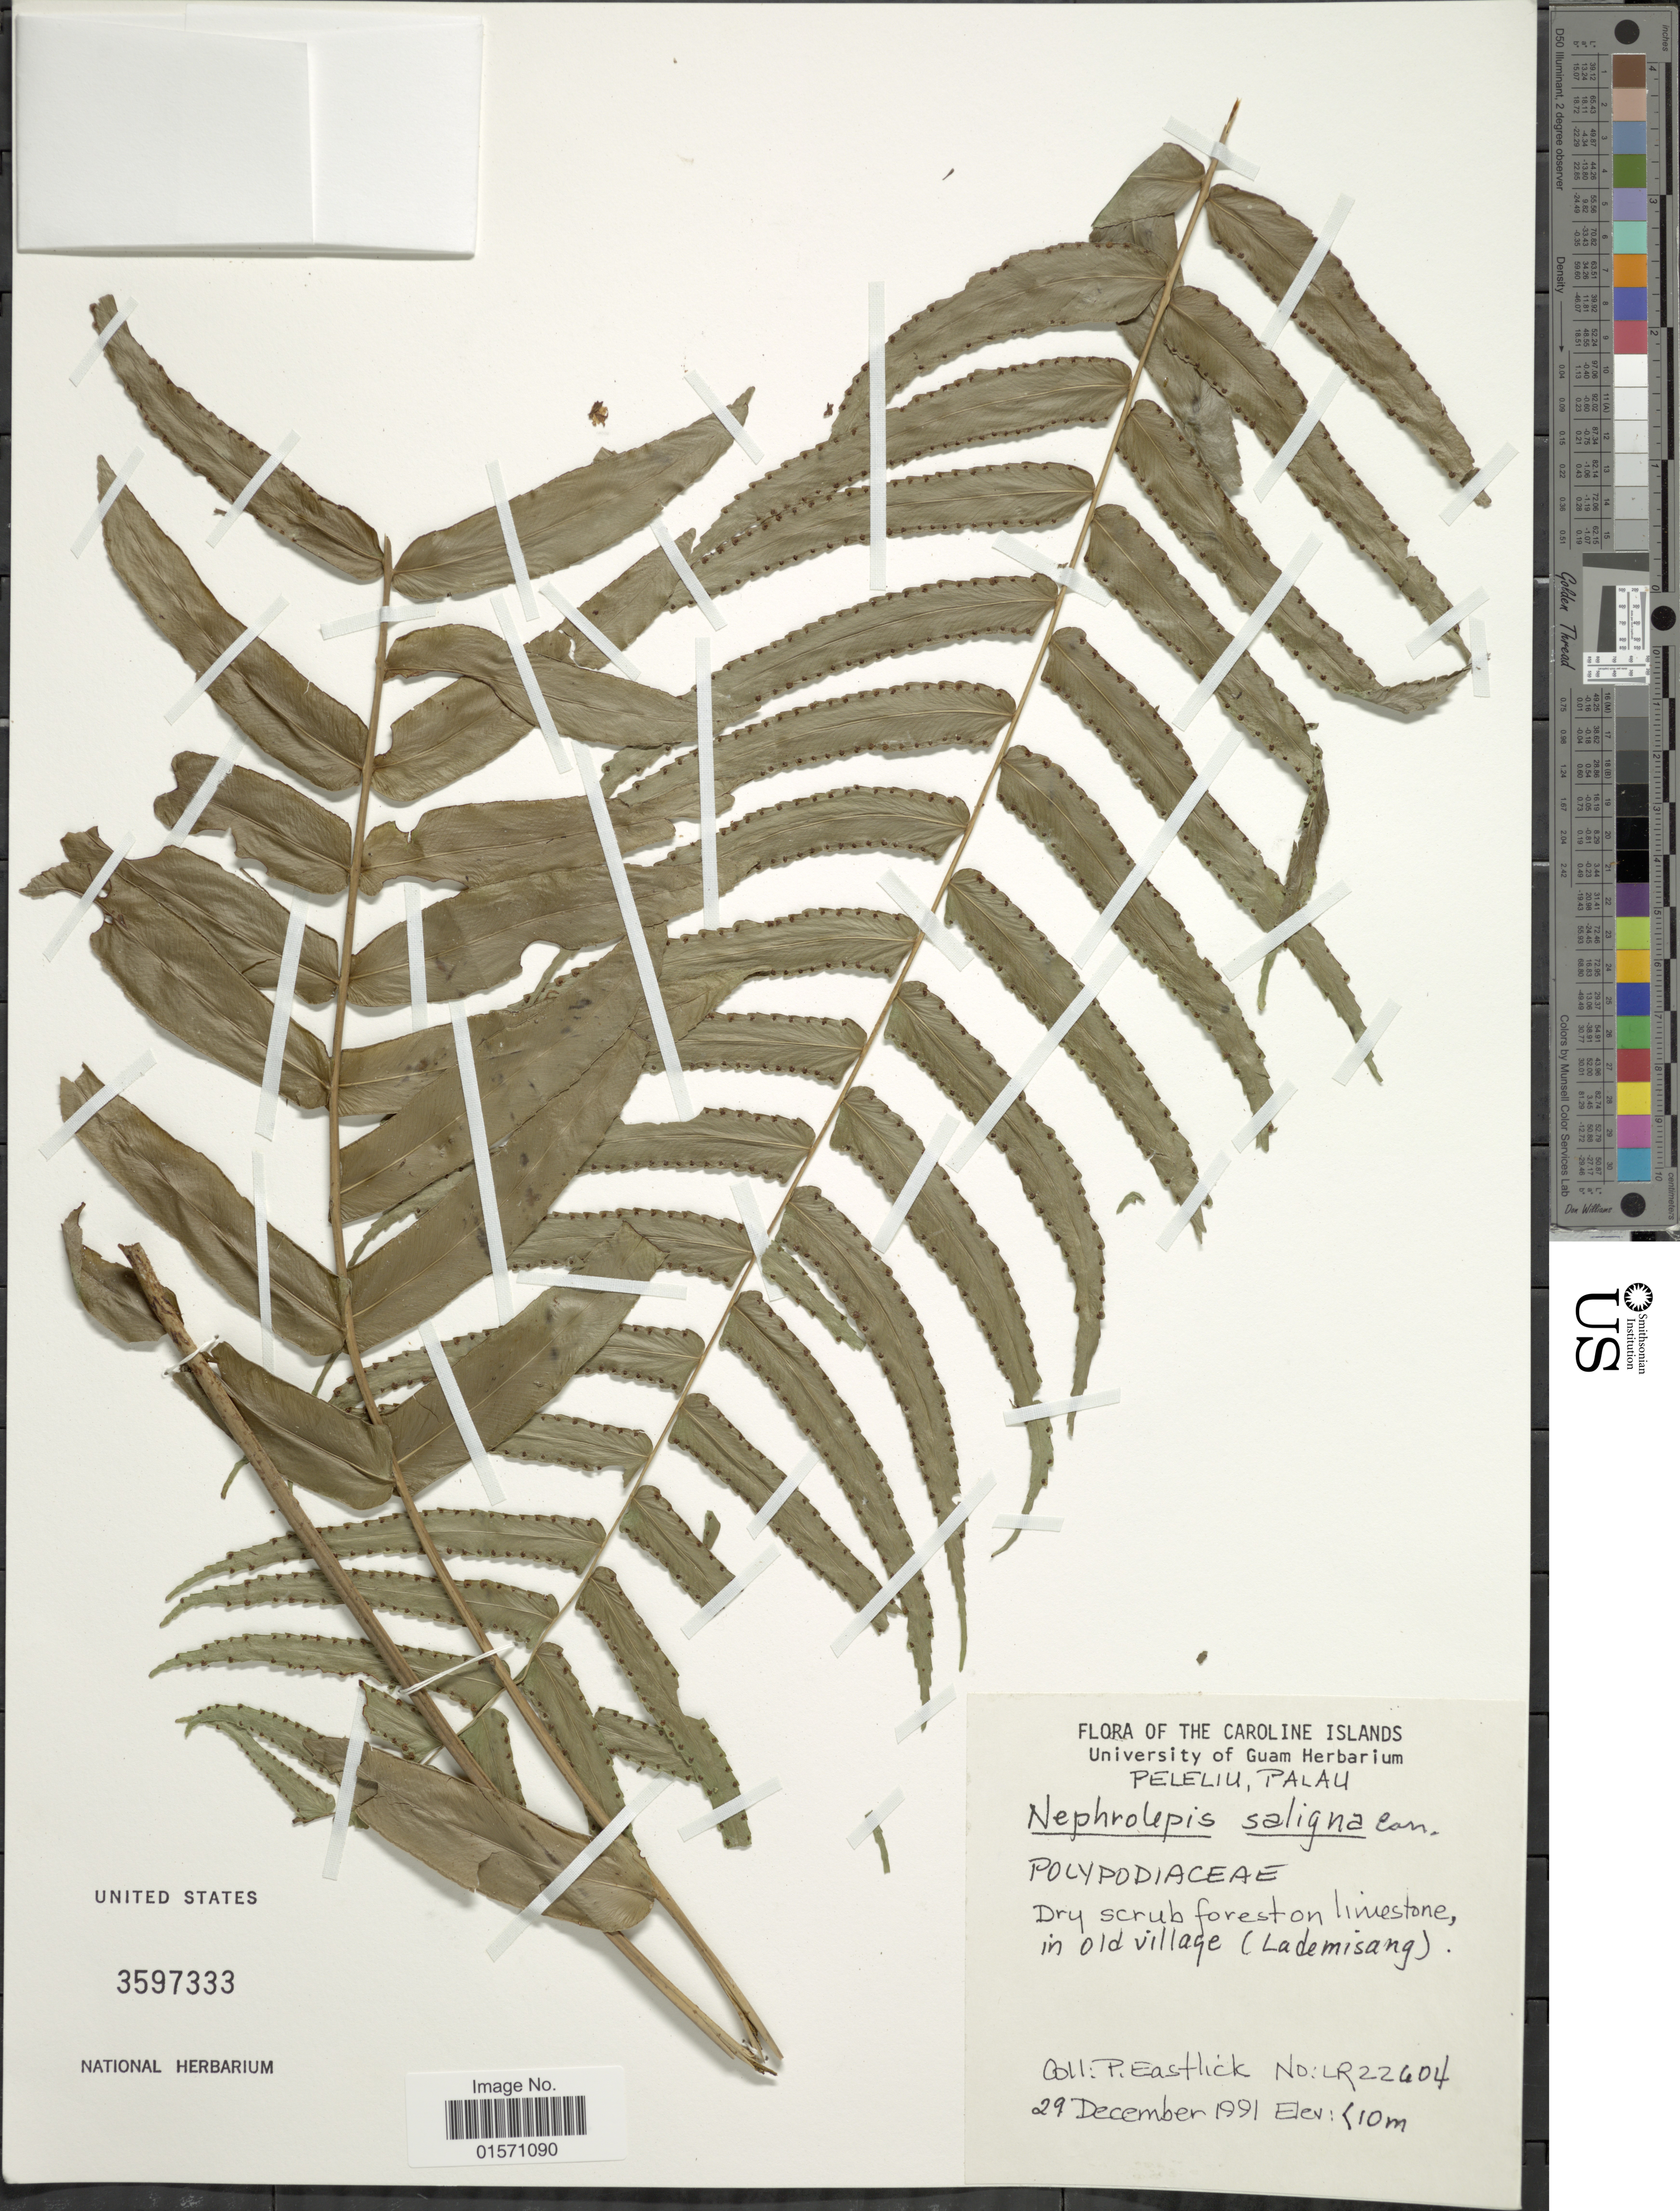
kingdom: Plantae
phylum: Tracheophyta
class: Polypodiopsida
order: Polypodiales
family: Nephrolepidaceae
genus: Nephrolepis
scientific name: Nephrolepis saligna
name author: Cav.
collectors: P. Eastlick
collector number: LR22404*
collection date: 1991-12-29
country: Palau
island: Beliliou [Peleliu]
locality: Peleliu, Palau. In old village (Lademisang)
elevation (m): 10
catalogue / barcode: US 3597333